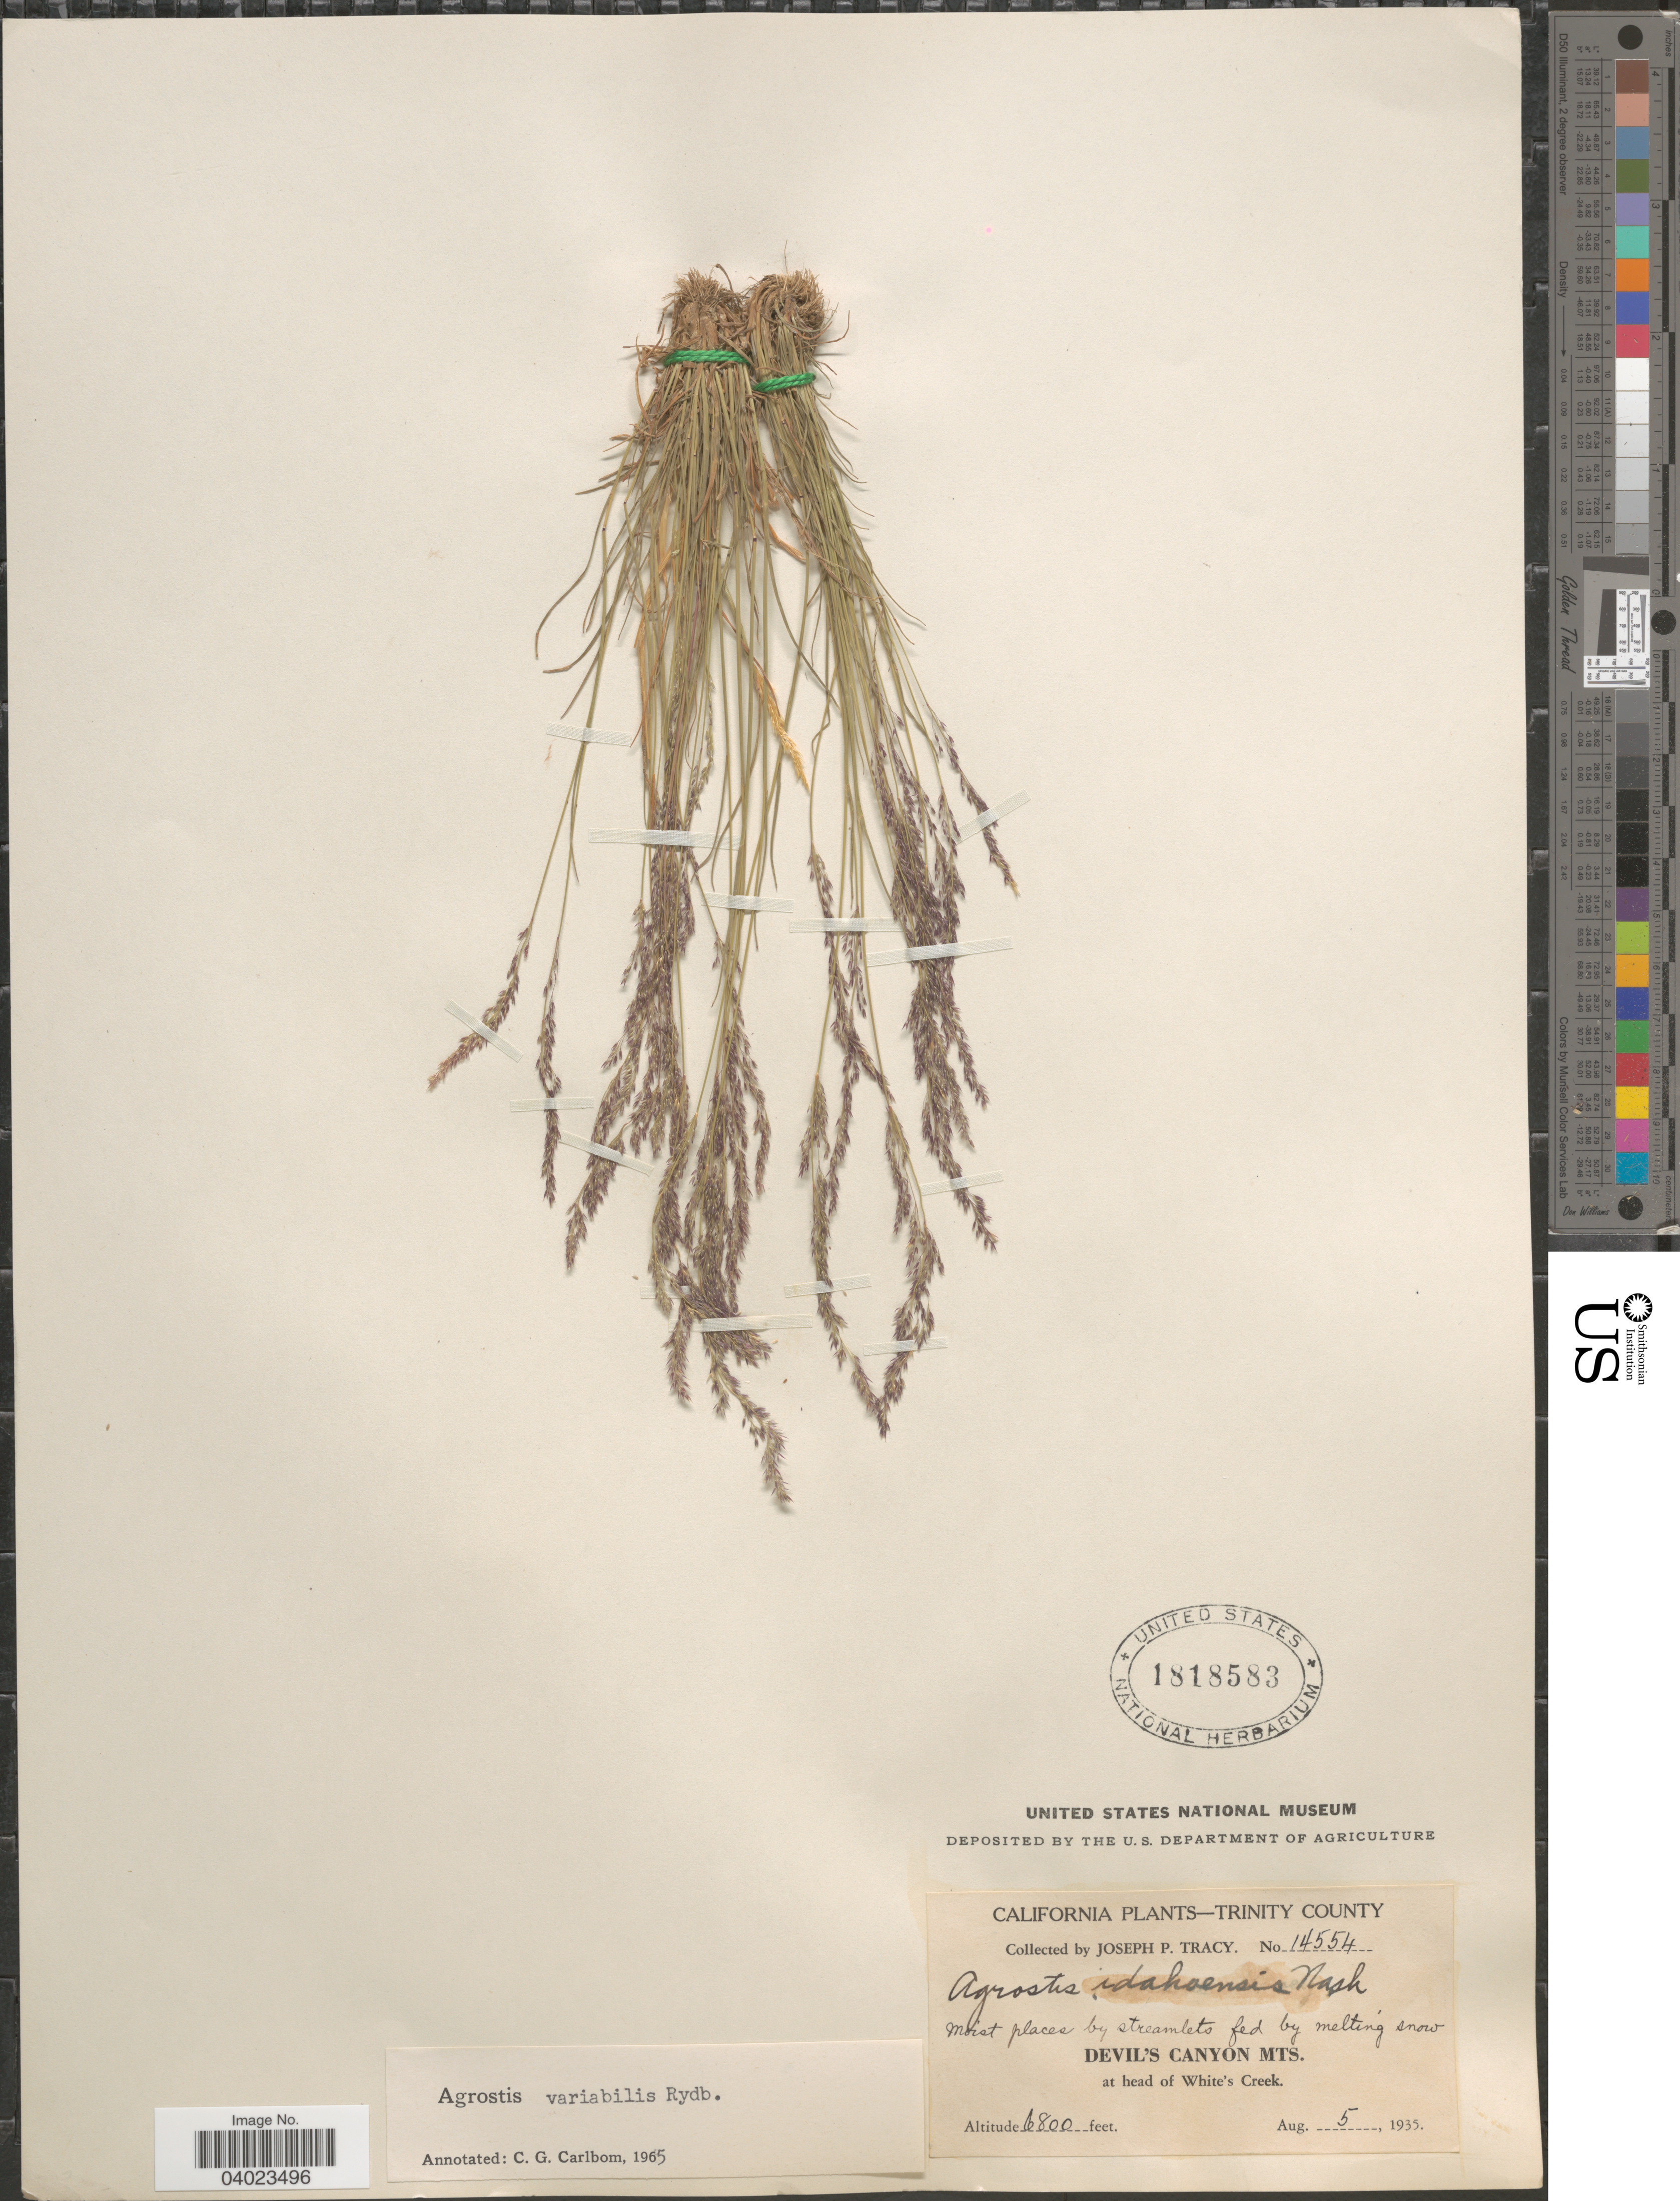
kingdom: Plantae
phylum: Tracheophyta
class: Liliopsida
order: Poales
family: Poaceae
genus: Agrostis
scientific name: Agrostis variabilis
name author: Rydb.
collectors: J. Tracy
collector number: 14554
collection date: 1935-08-05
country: United States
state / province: California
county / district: Trinity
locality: Trinity County. Devil's Canyon Mts. at head of White's Creek.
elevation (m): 2073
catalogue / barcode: US 1818583